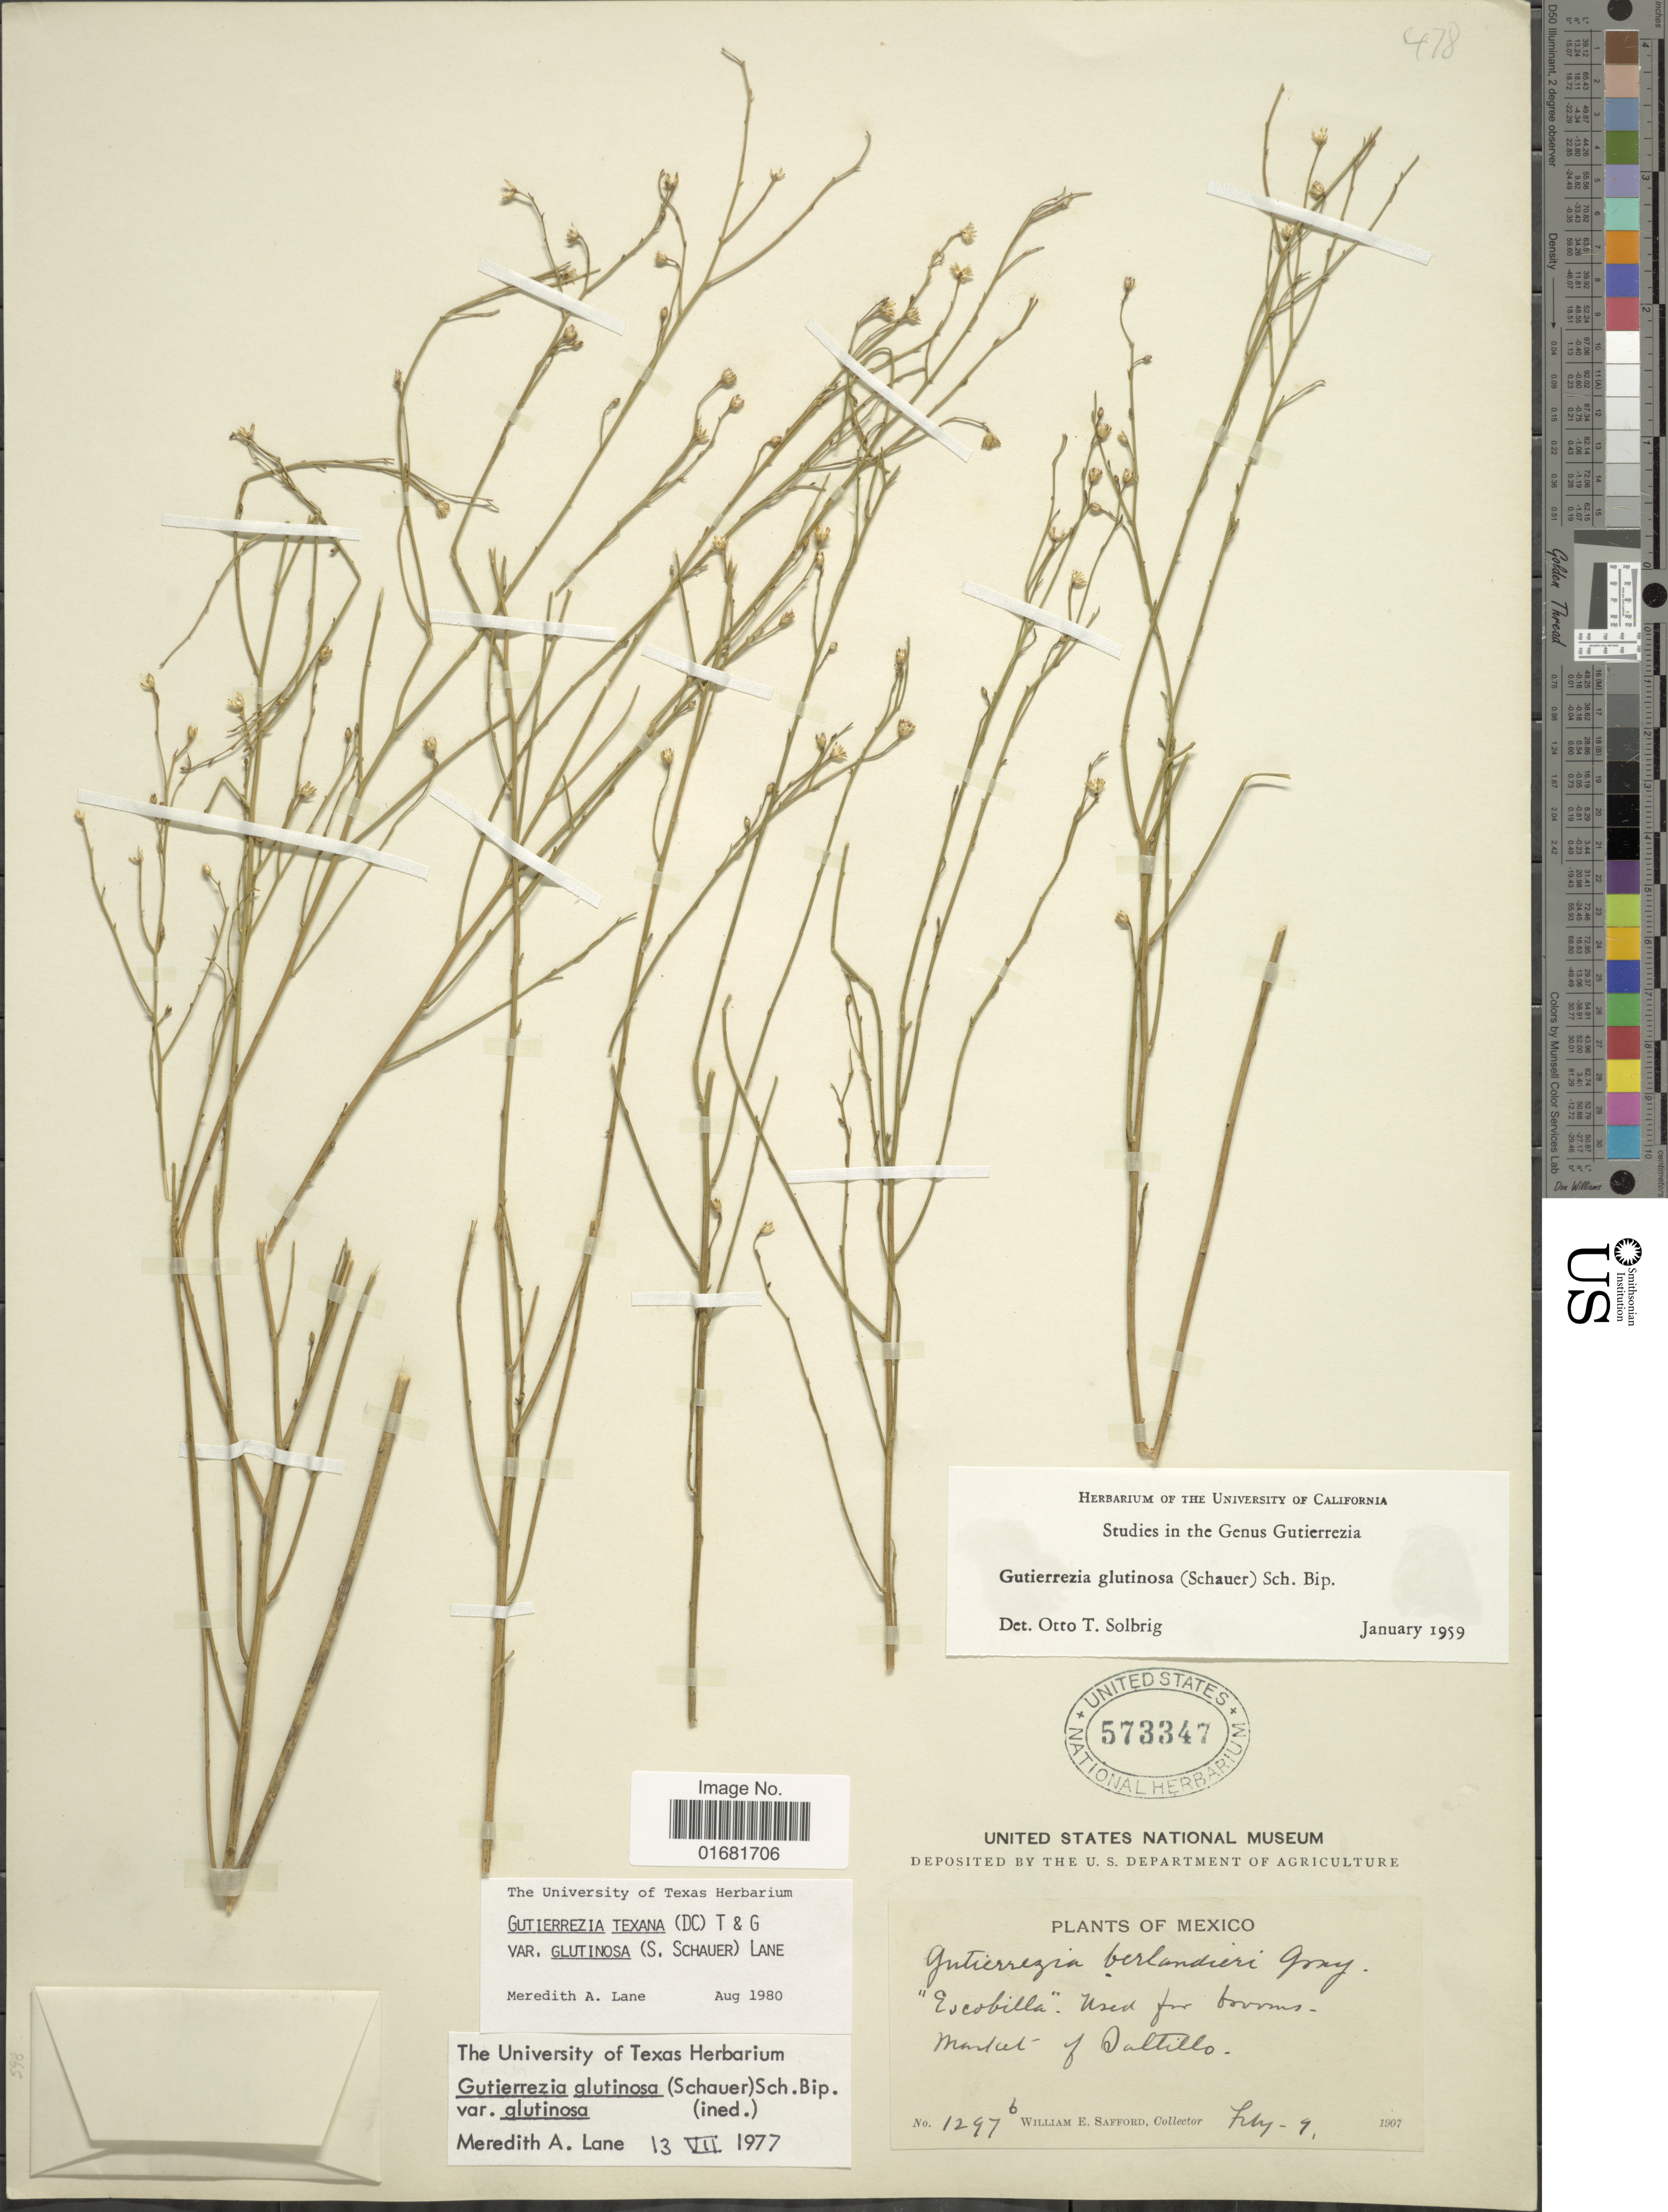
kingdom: Plantae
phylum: Tracheophyta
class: Magnoliopsida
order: Asterales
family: Asteraceae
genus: Gutierrezia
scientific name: Gutierrezia texana var. glutinosa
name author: (S. Schauer) M.A. Lane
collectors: W. E. Safford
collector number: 1297b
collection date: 1907-02-09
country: Mexico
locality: Market of Saltillo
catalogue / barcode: US 573347